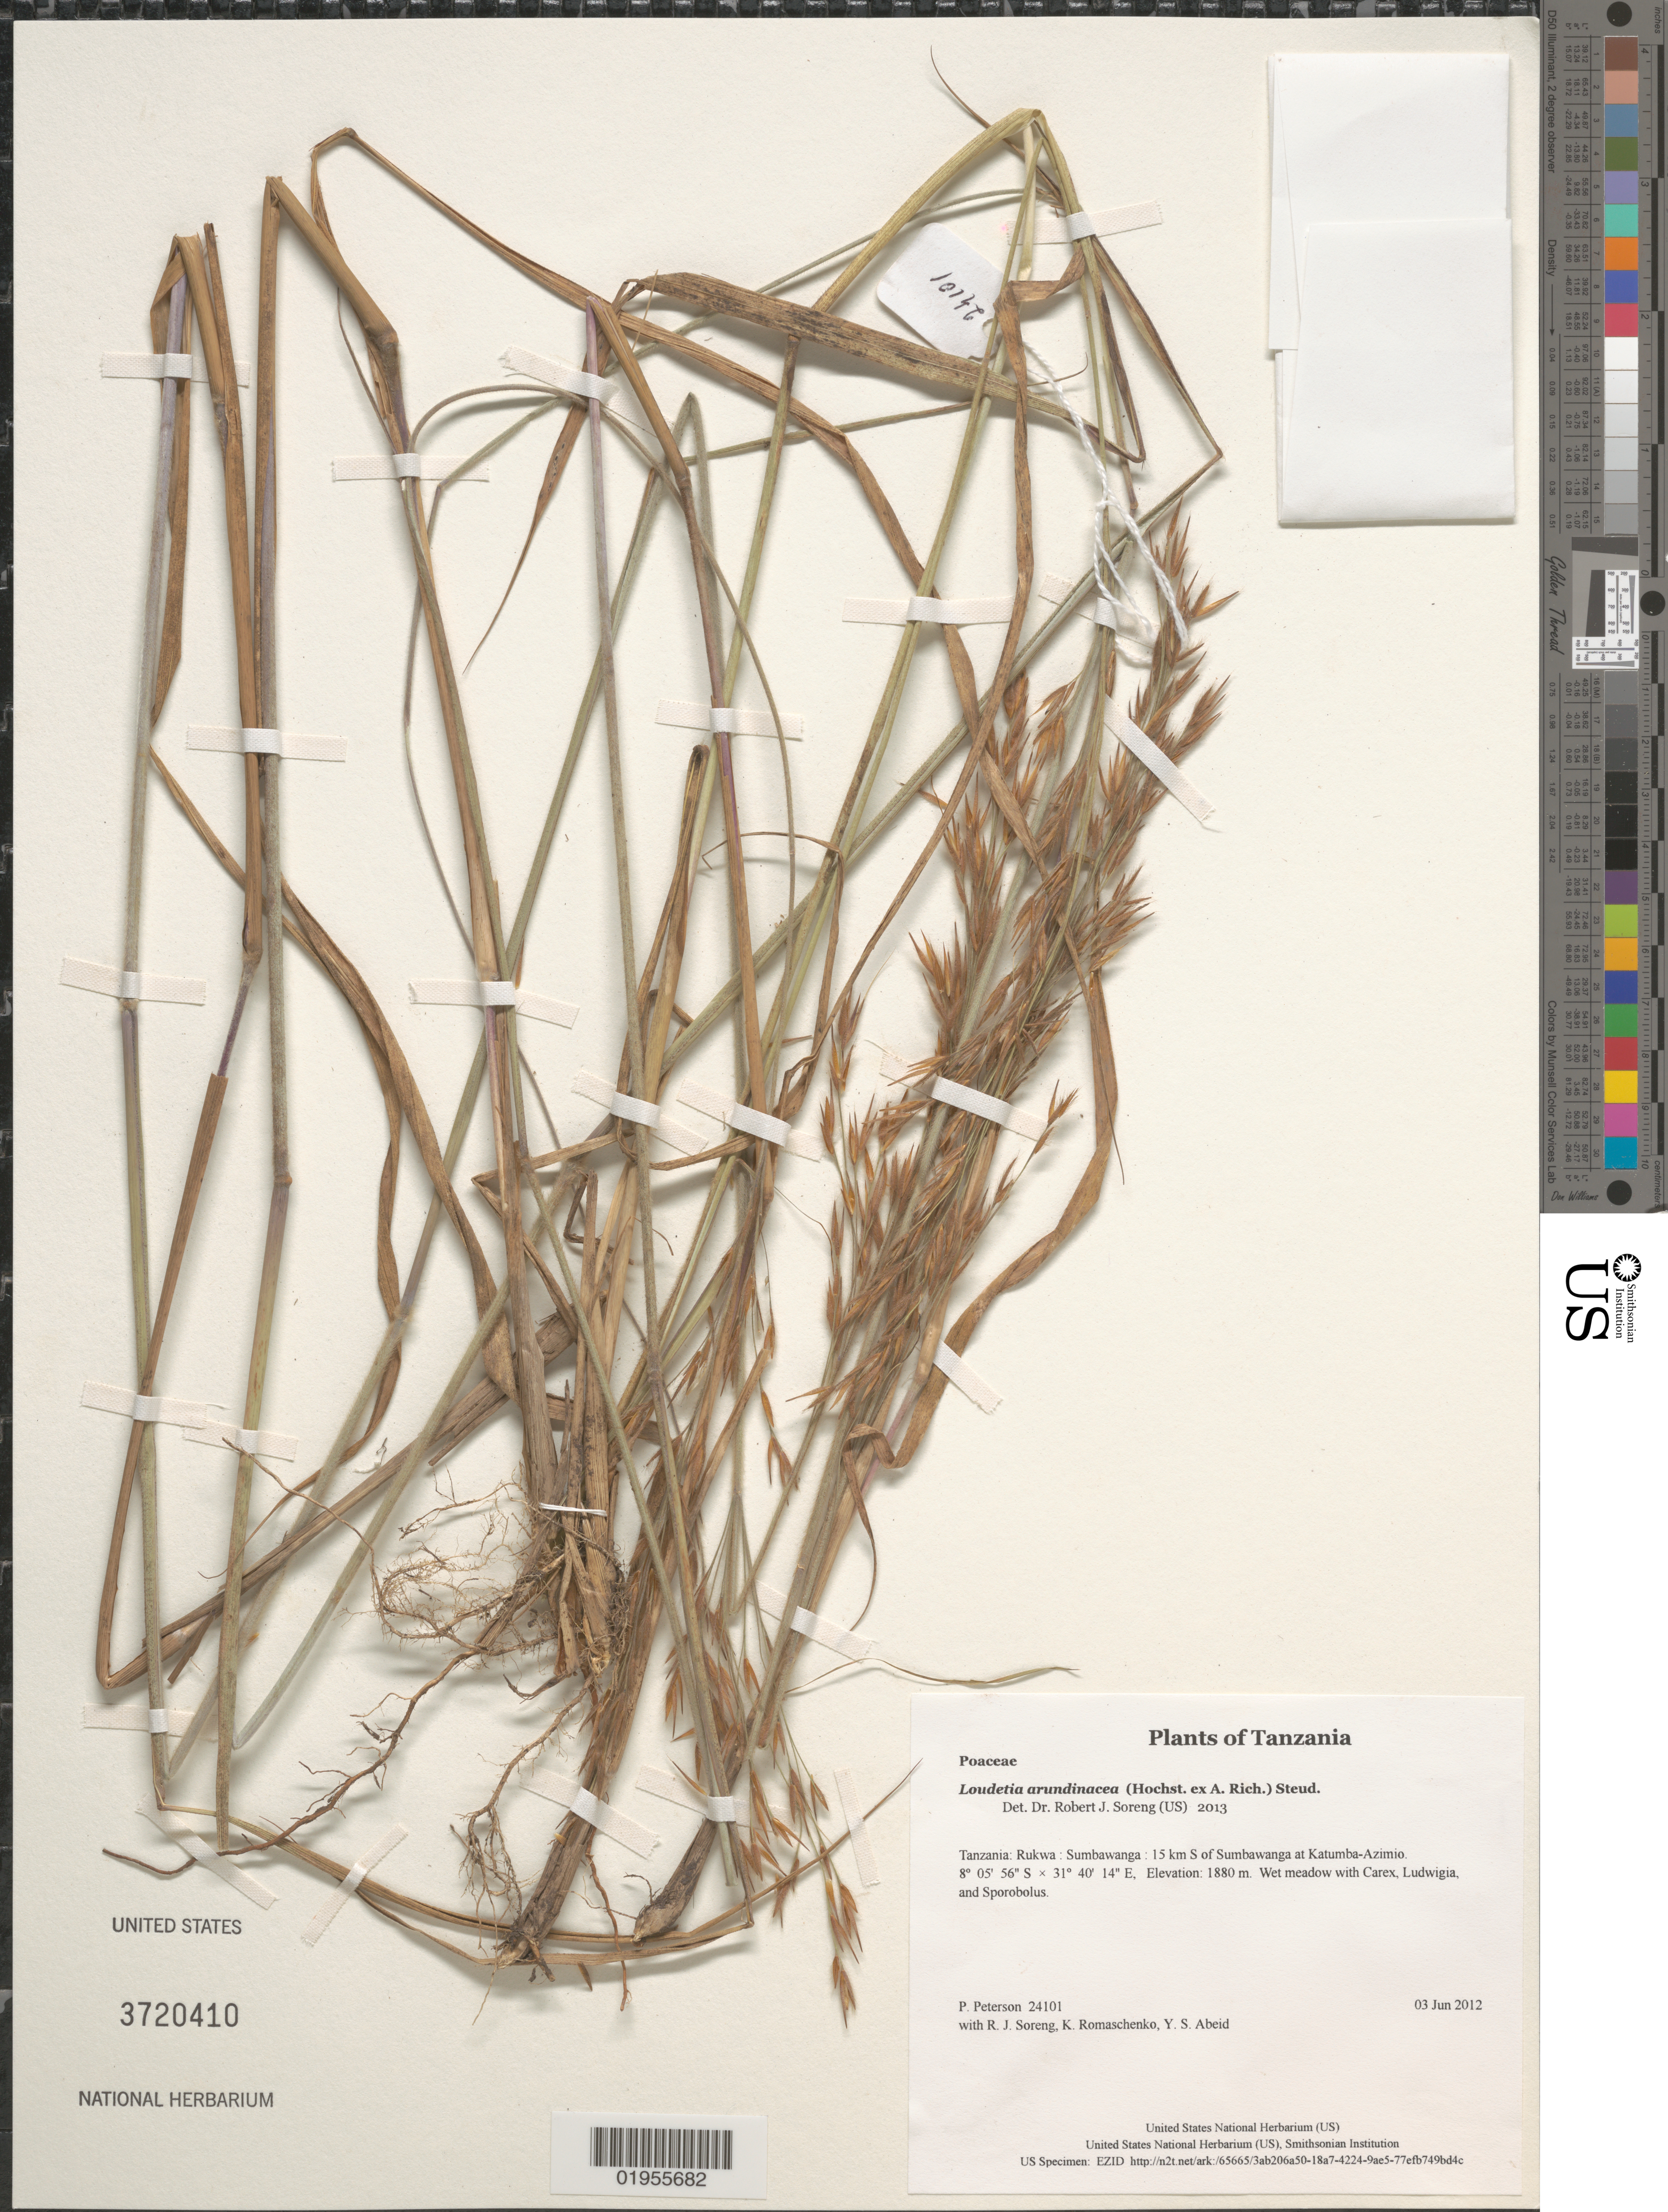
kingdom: Plantae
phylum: Tracheophyta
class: Liliopsida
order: Poales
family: Poaceae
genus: Loudetia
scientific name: Loudetia arundinacea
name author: (Hochst. ex A. Rich.) Steud.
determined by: Soreng, Robert J., Research Associate (BOT), Smithsonian Institution - National Museum of Natural History (UNITED STATES)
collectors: P. M. Peterson, R. J. Soreng, K. Romaschenko & Y. Abeid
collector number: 24101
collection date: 2012-06-03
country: Tanzania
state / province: Rukwa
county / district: Sumbawanga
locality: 15 km S of Sumbawanga at Katumba-Azimio.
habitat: Wet meadow with Carex, Ludwigia, and Sporobolus.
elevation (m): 1880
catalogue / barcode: US 3720410